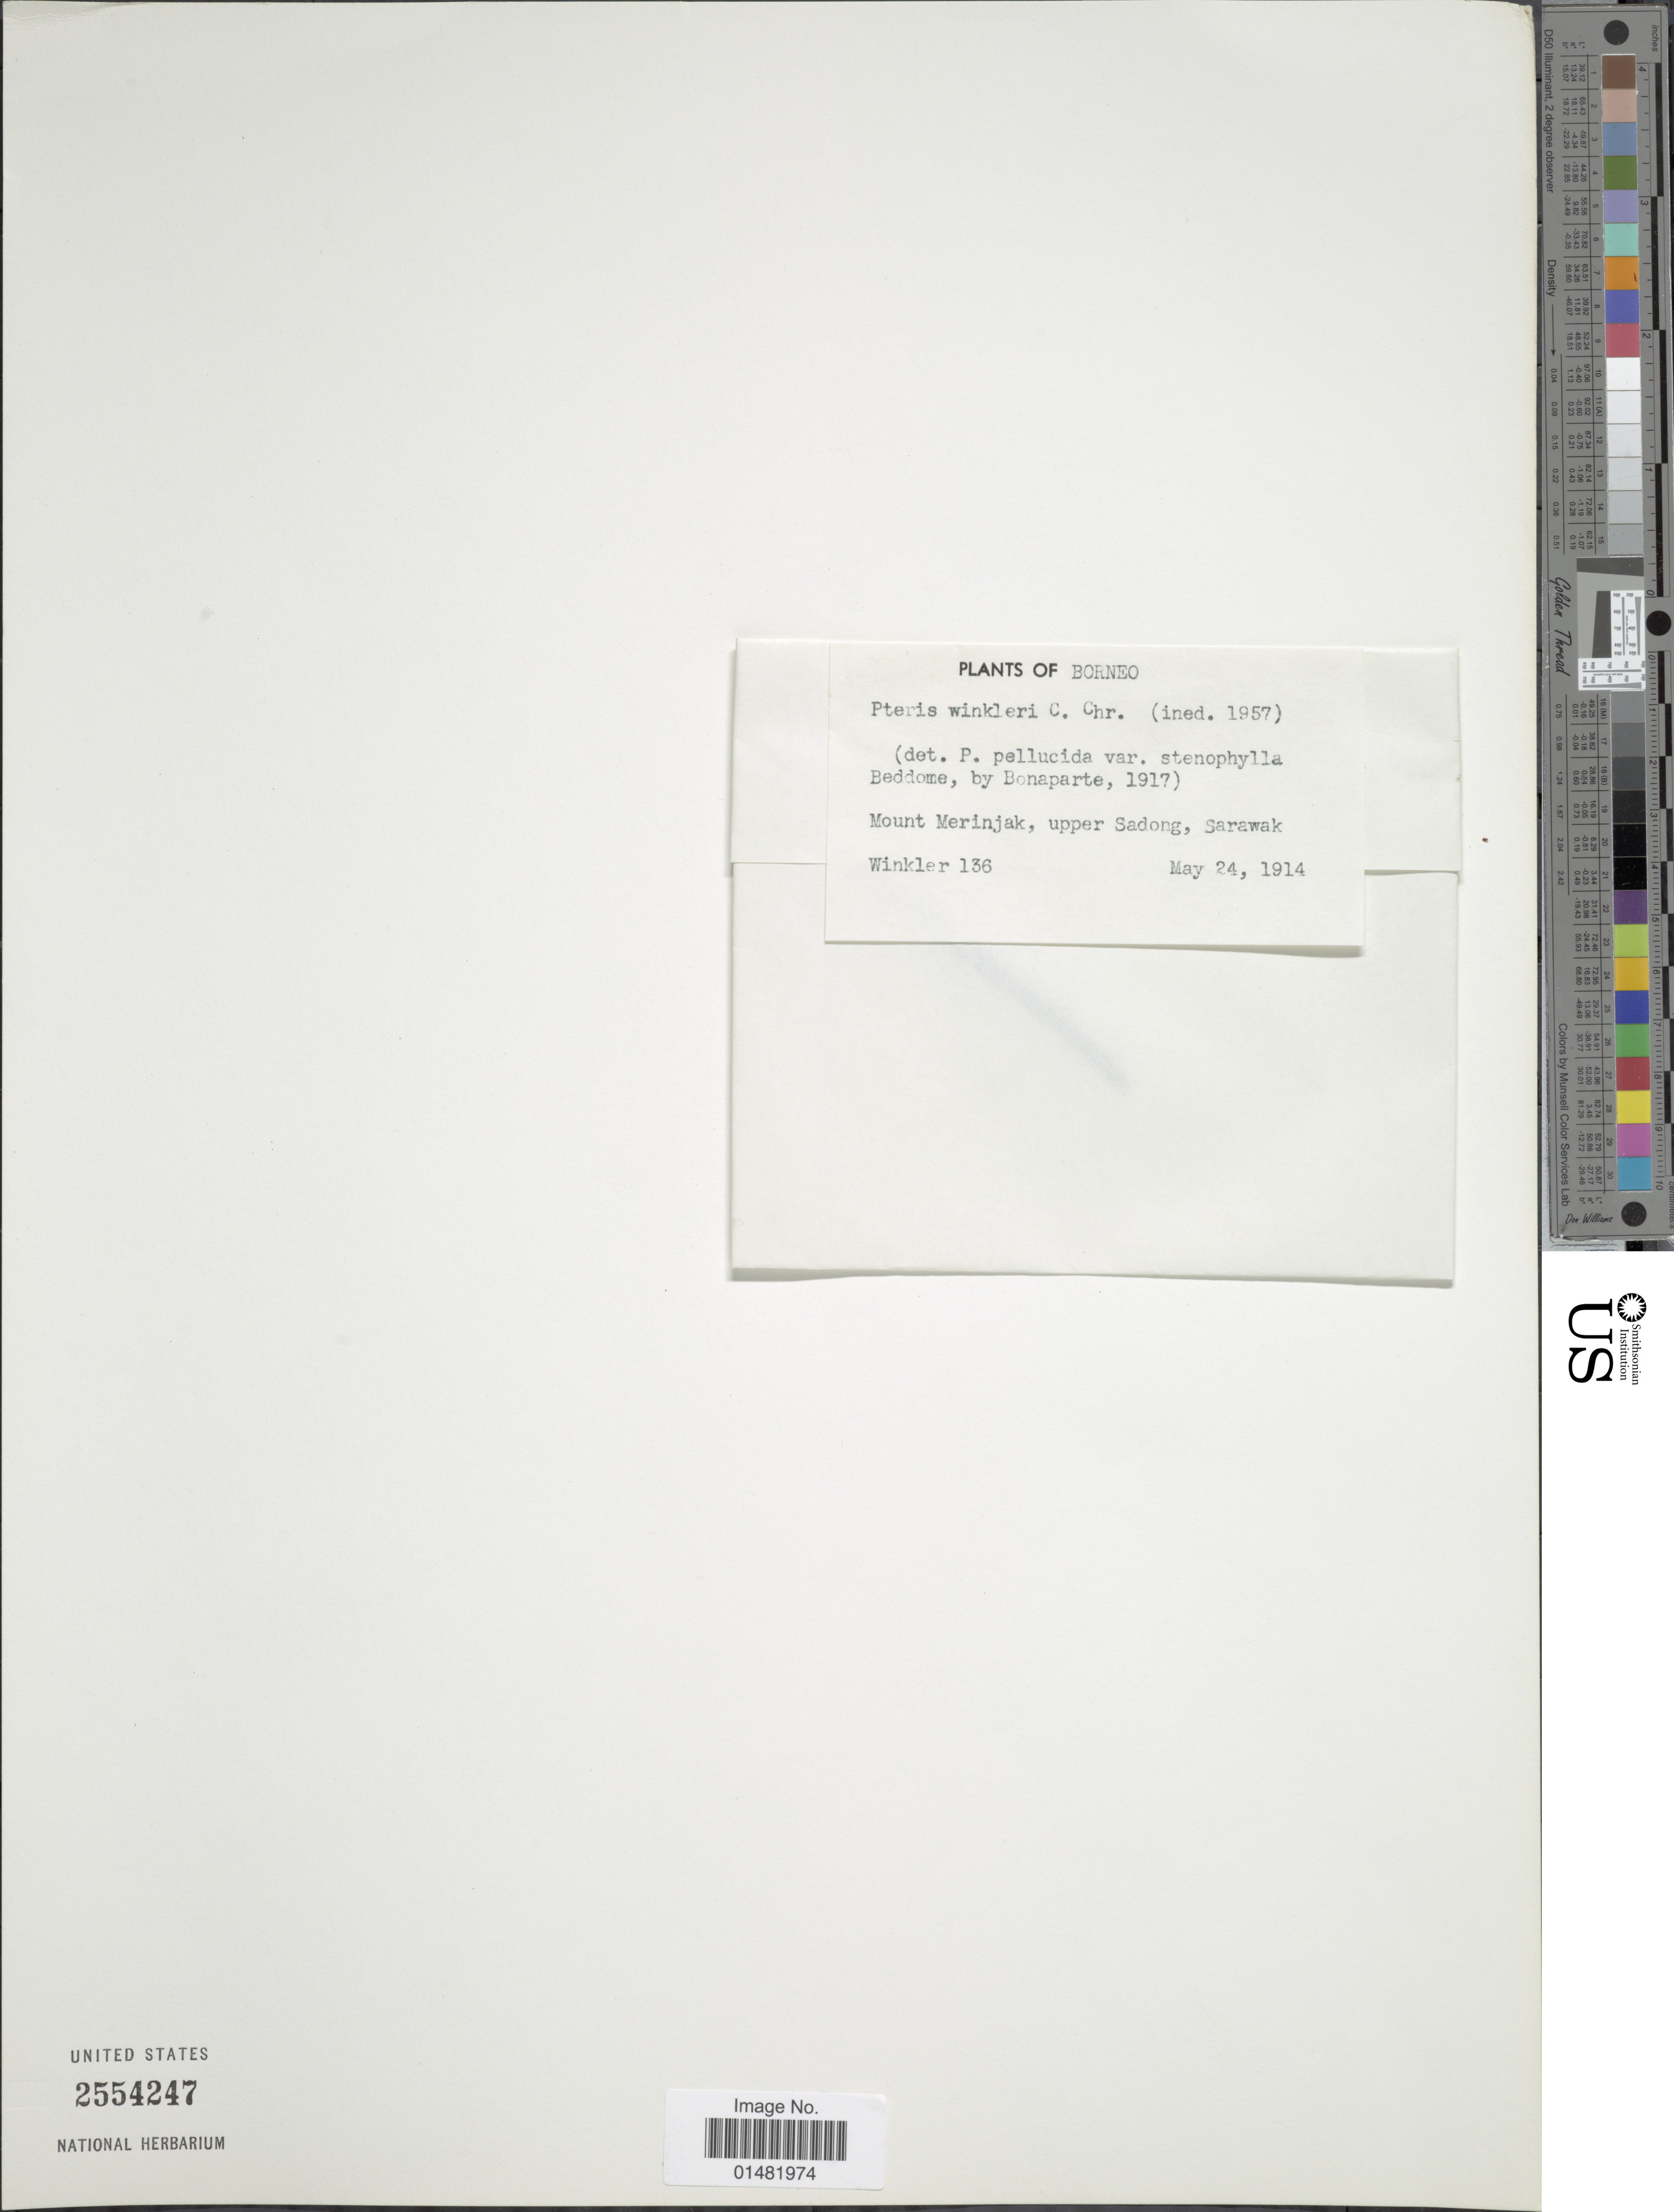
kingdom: Plantae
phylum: Tracheophyta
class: Polypodiopsida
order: Polypodiales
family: Pteridaceae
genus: Pteris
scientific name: Pteris winkleri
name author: C. Chr.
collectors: -. Winkler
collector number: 136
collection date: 1914-05-24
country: Malaysia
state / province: Sarawak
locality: Mount Merinjak, upper Sadong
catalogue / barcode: US 2554247